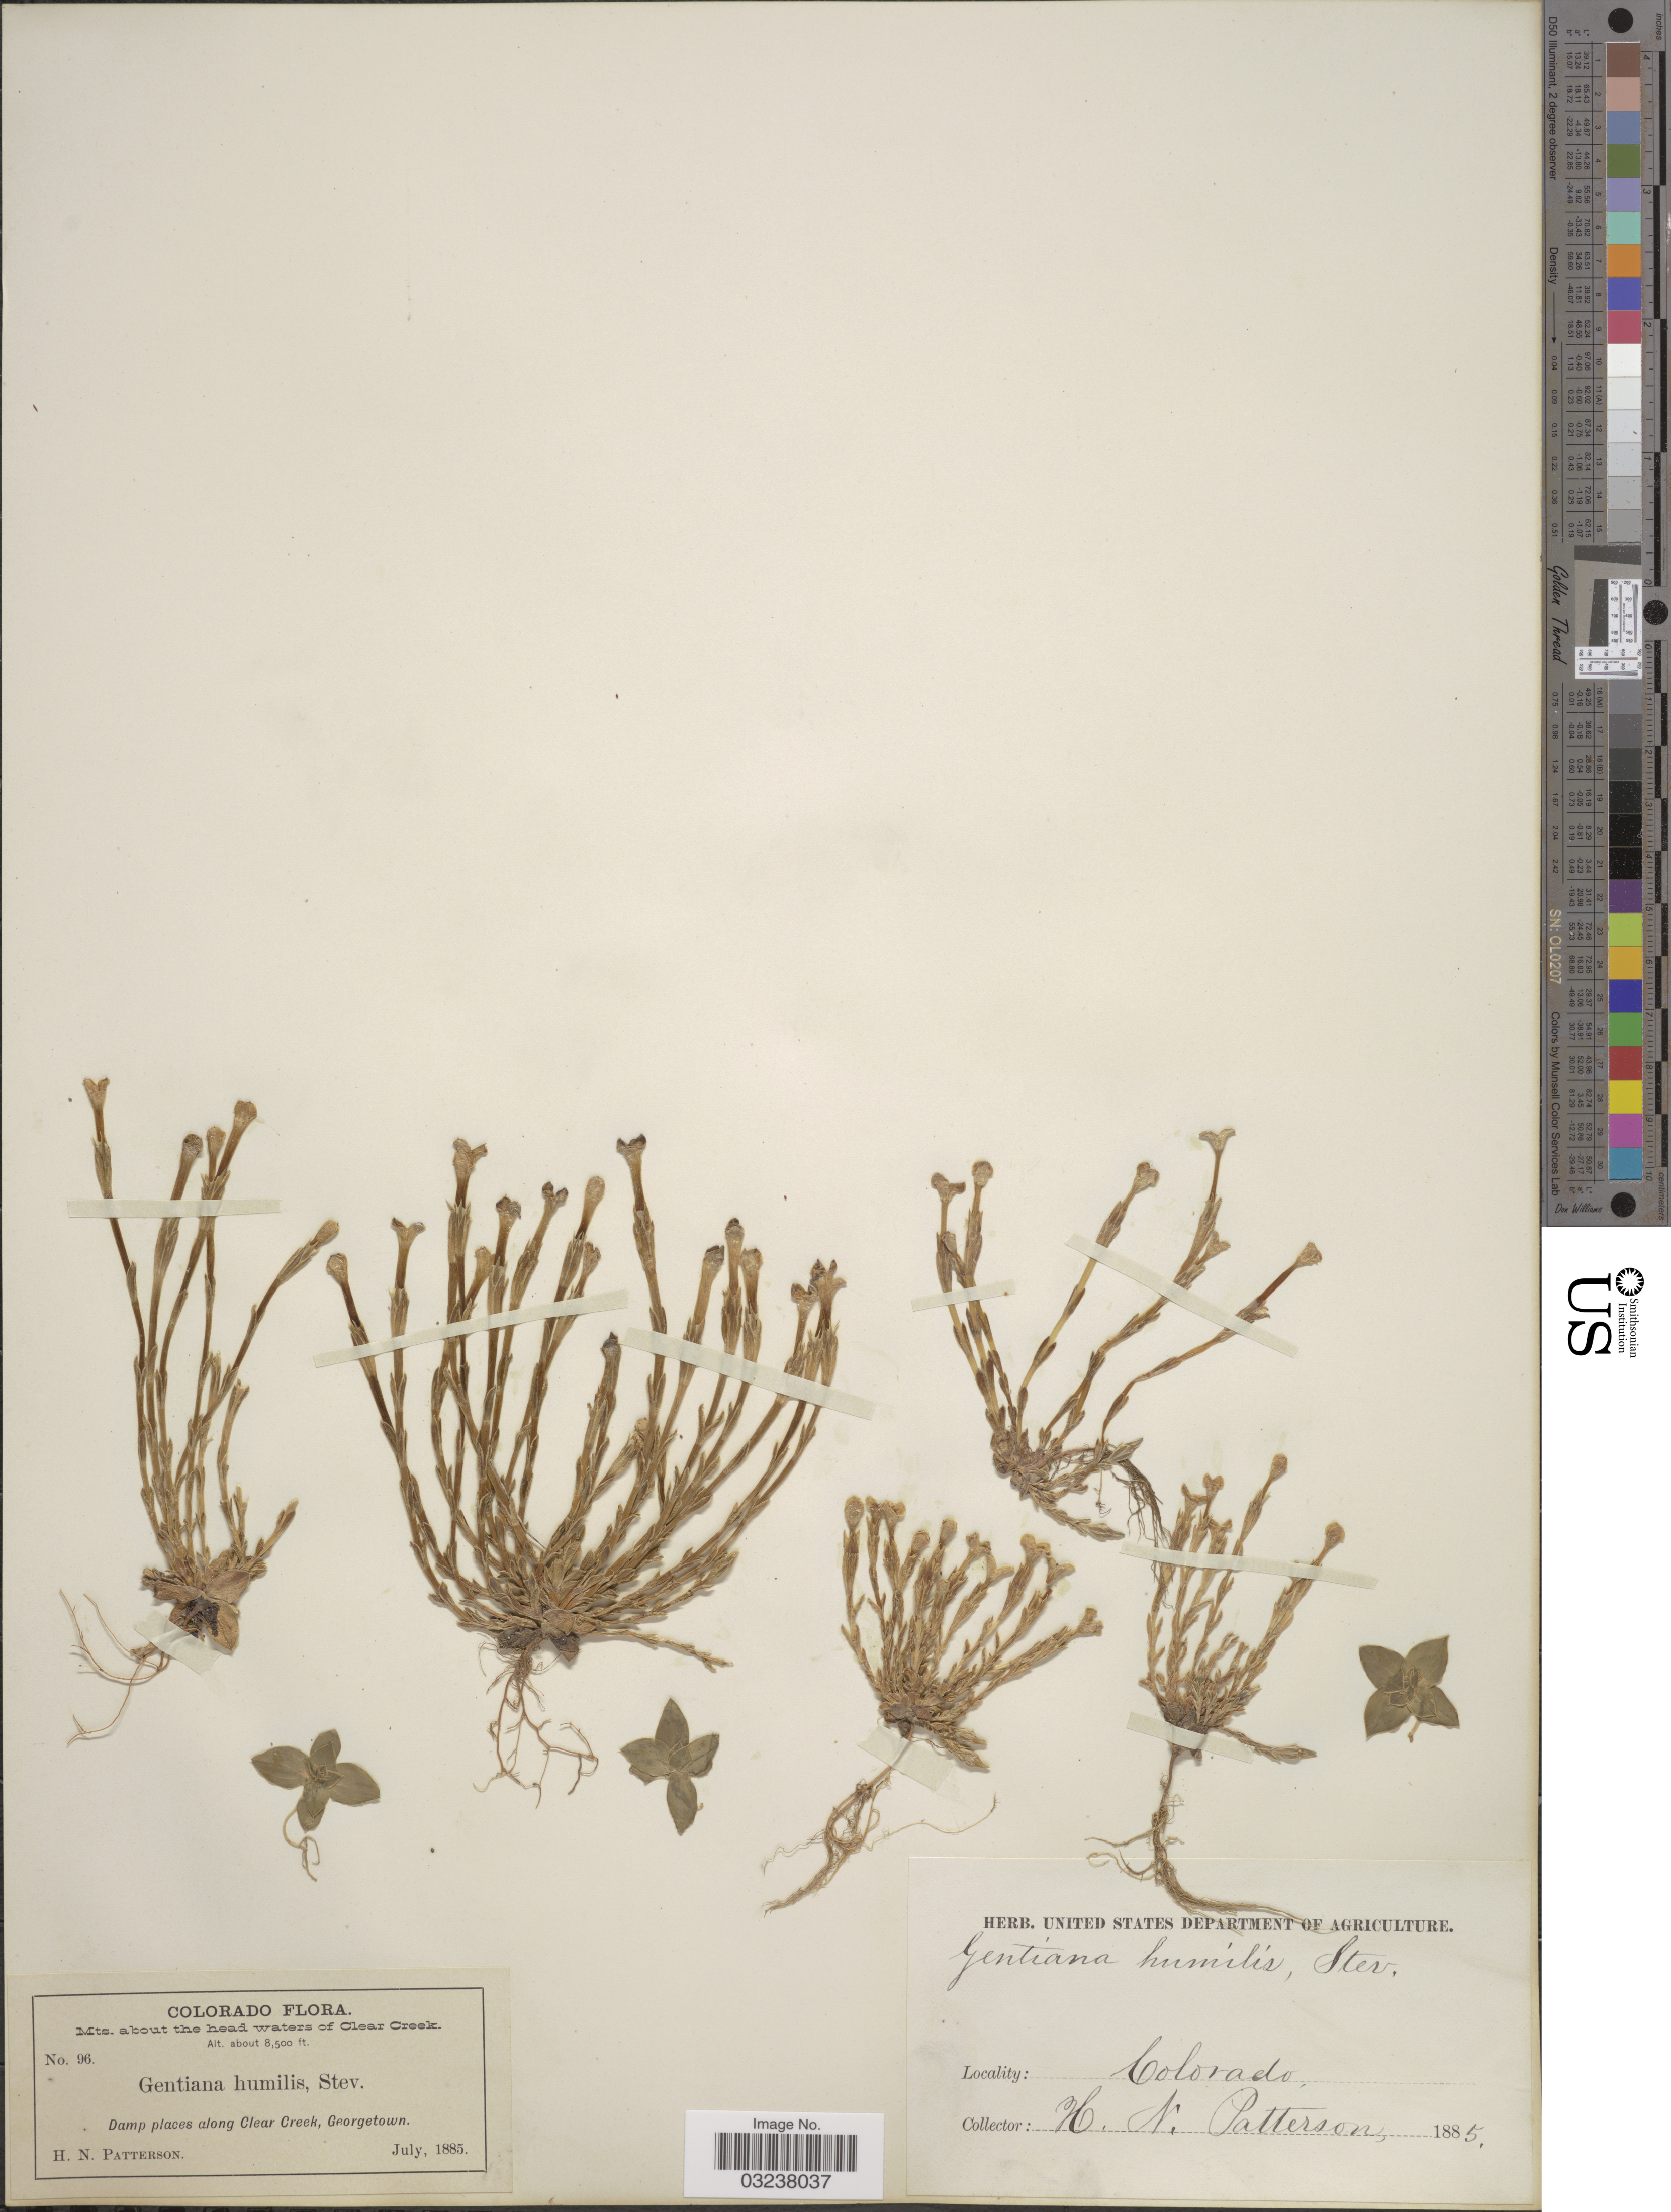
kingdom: Plantae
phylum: Tracheophyta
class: Magnoliopsida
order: Gentianales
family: Gentianaceae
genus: Gentiana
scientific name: Gentiana fremontii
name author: Torr.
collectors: H. N. Patterson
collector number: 96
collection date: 1885-07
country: United States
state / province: Colorado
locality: Mts. about the head waters of Clear Creek. Damp places along Clear Creek, Georgetown.